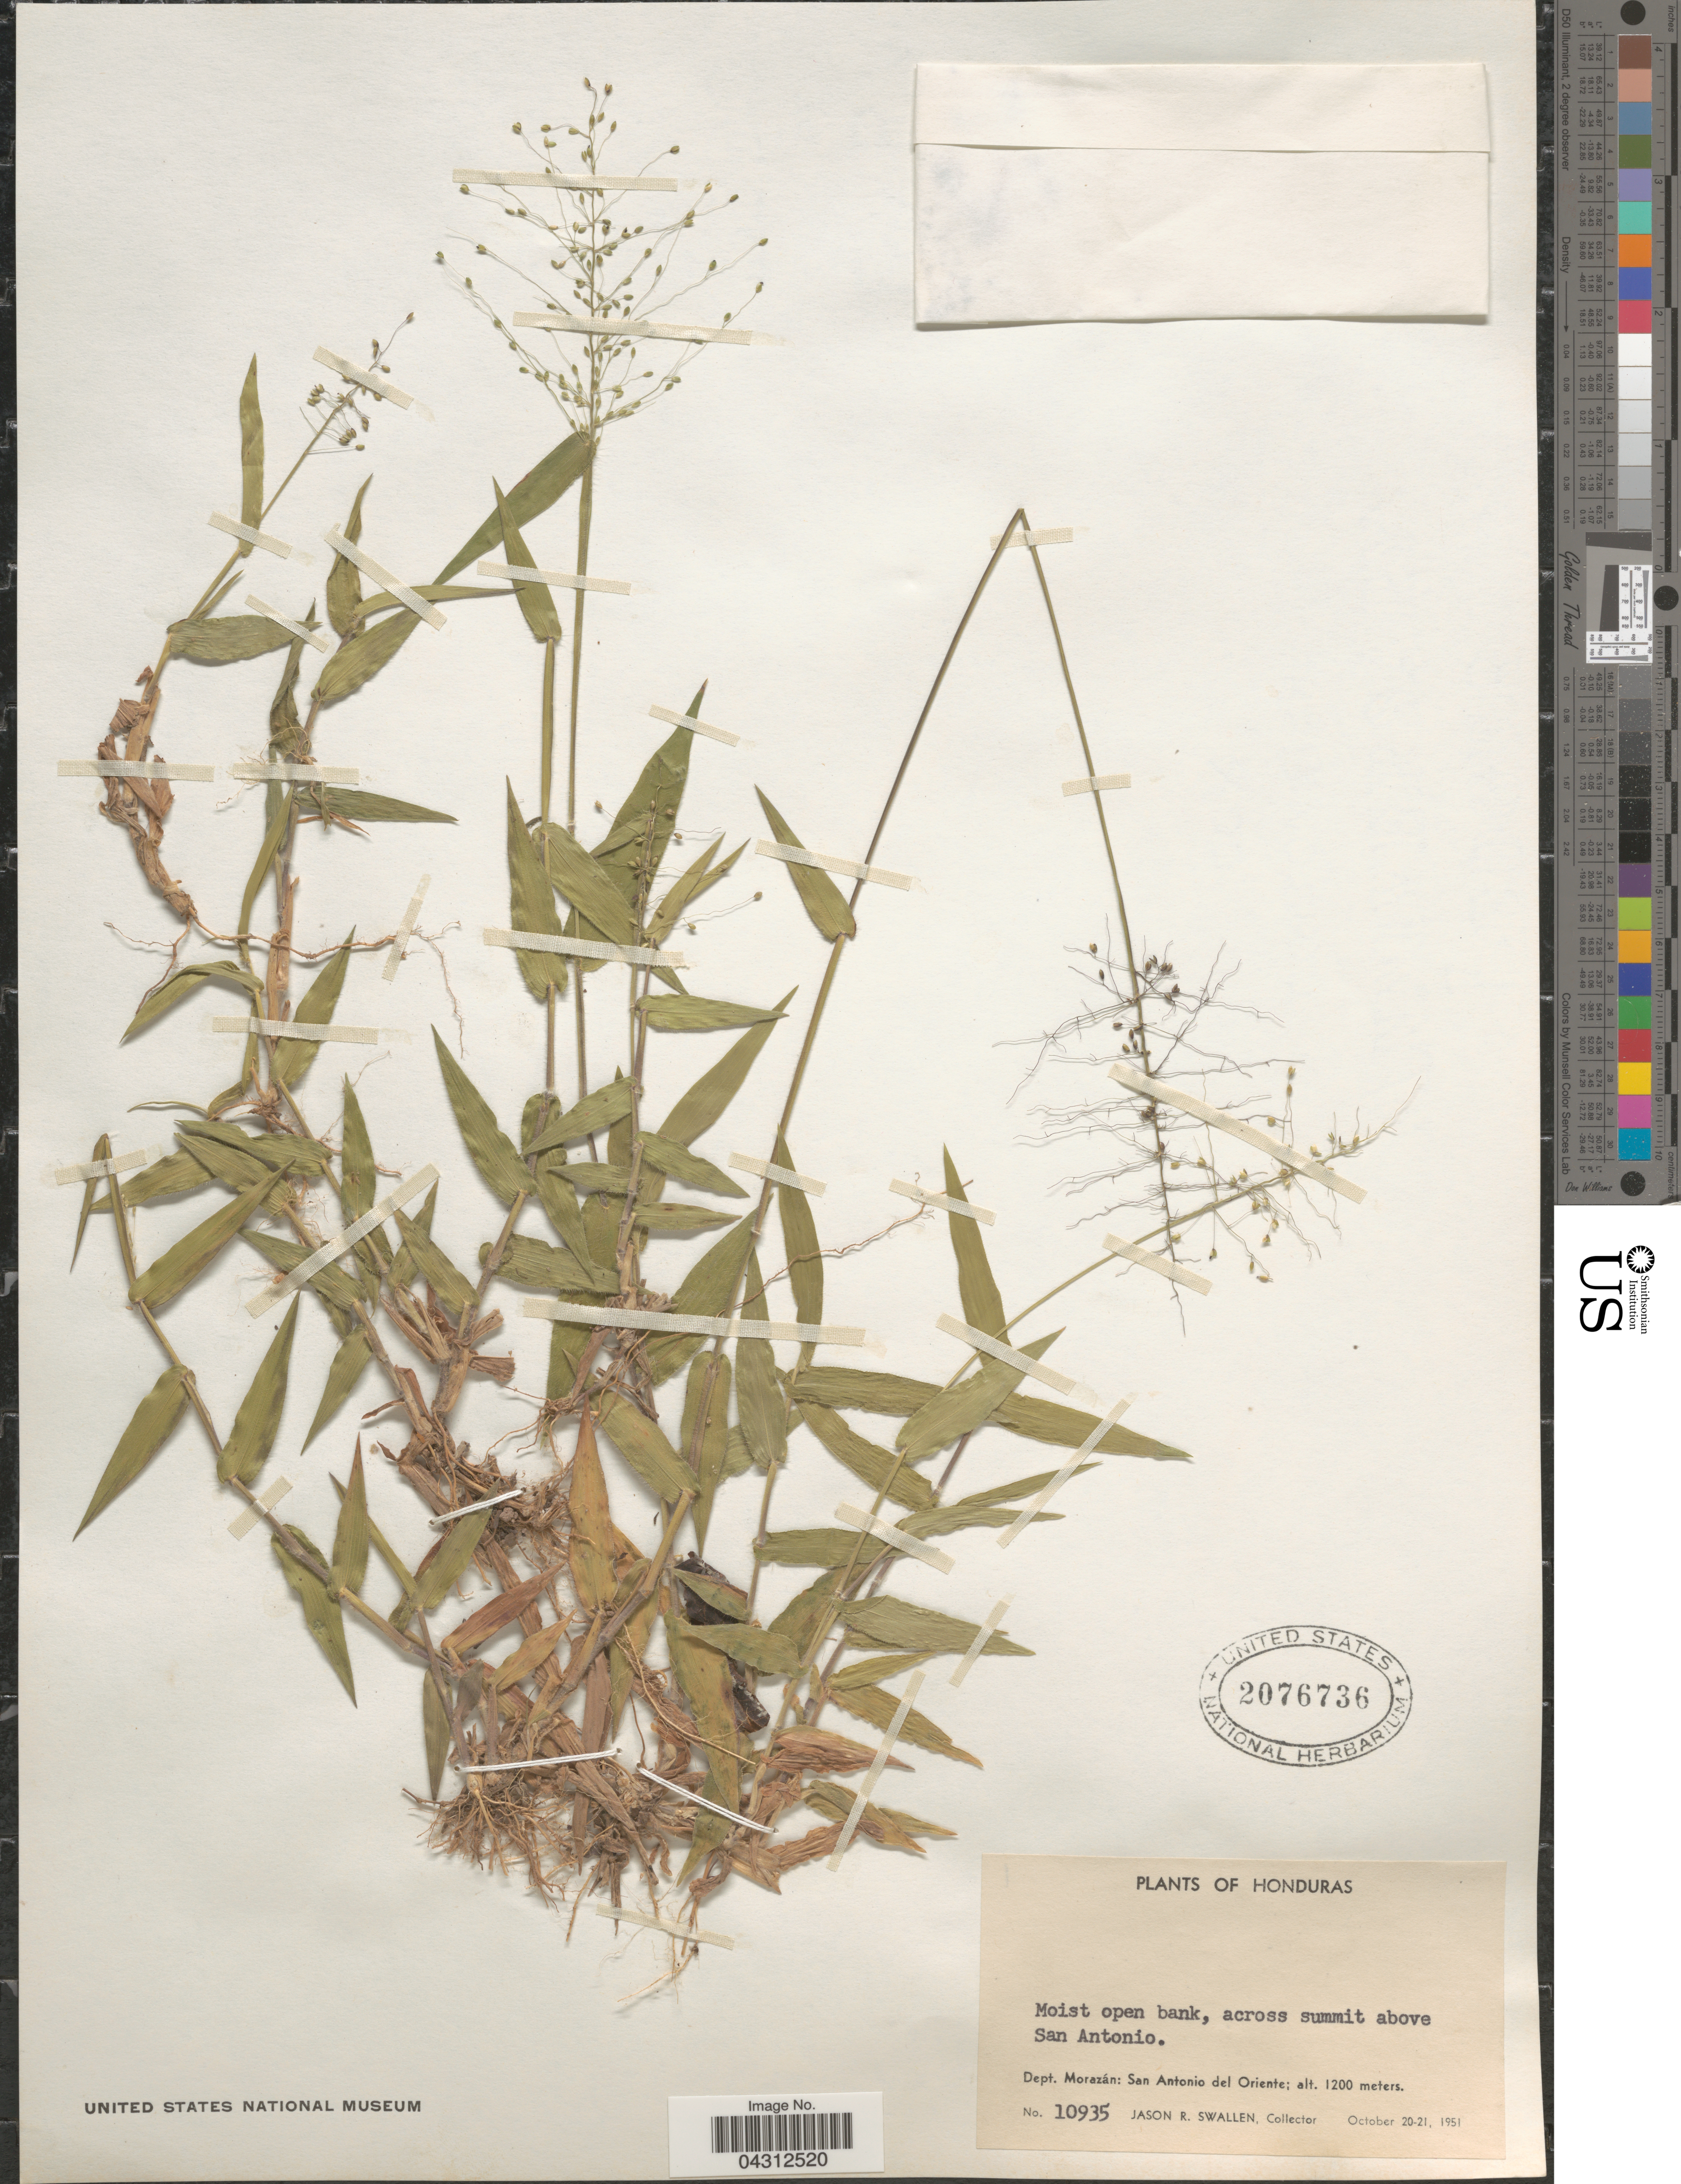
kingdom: Plantae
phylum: Tracheophyta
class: Liliopsida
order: Poales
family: Poaceae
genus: Panicum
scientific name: Panicum sp.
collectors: J. R. Swallen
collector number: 10935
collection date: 1951-10-20/1951-10-21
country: Honduras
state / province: Fco. Morazán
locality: Moist open bank, across summit above San Antonio. Dept. Morazán: San Antonio del Oriente.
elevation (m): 1200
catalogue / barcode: US 2076736